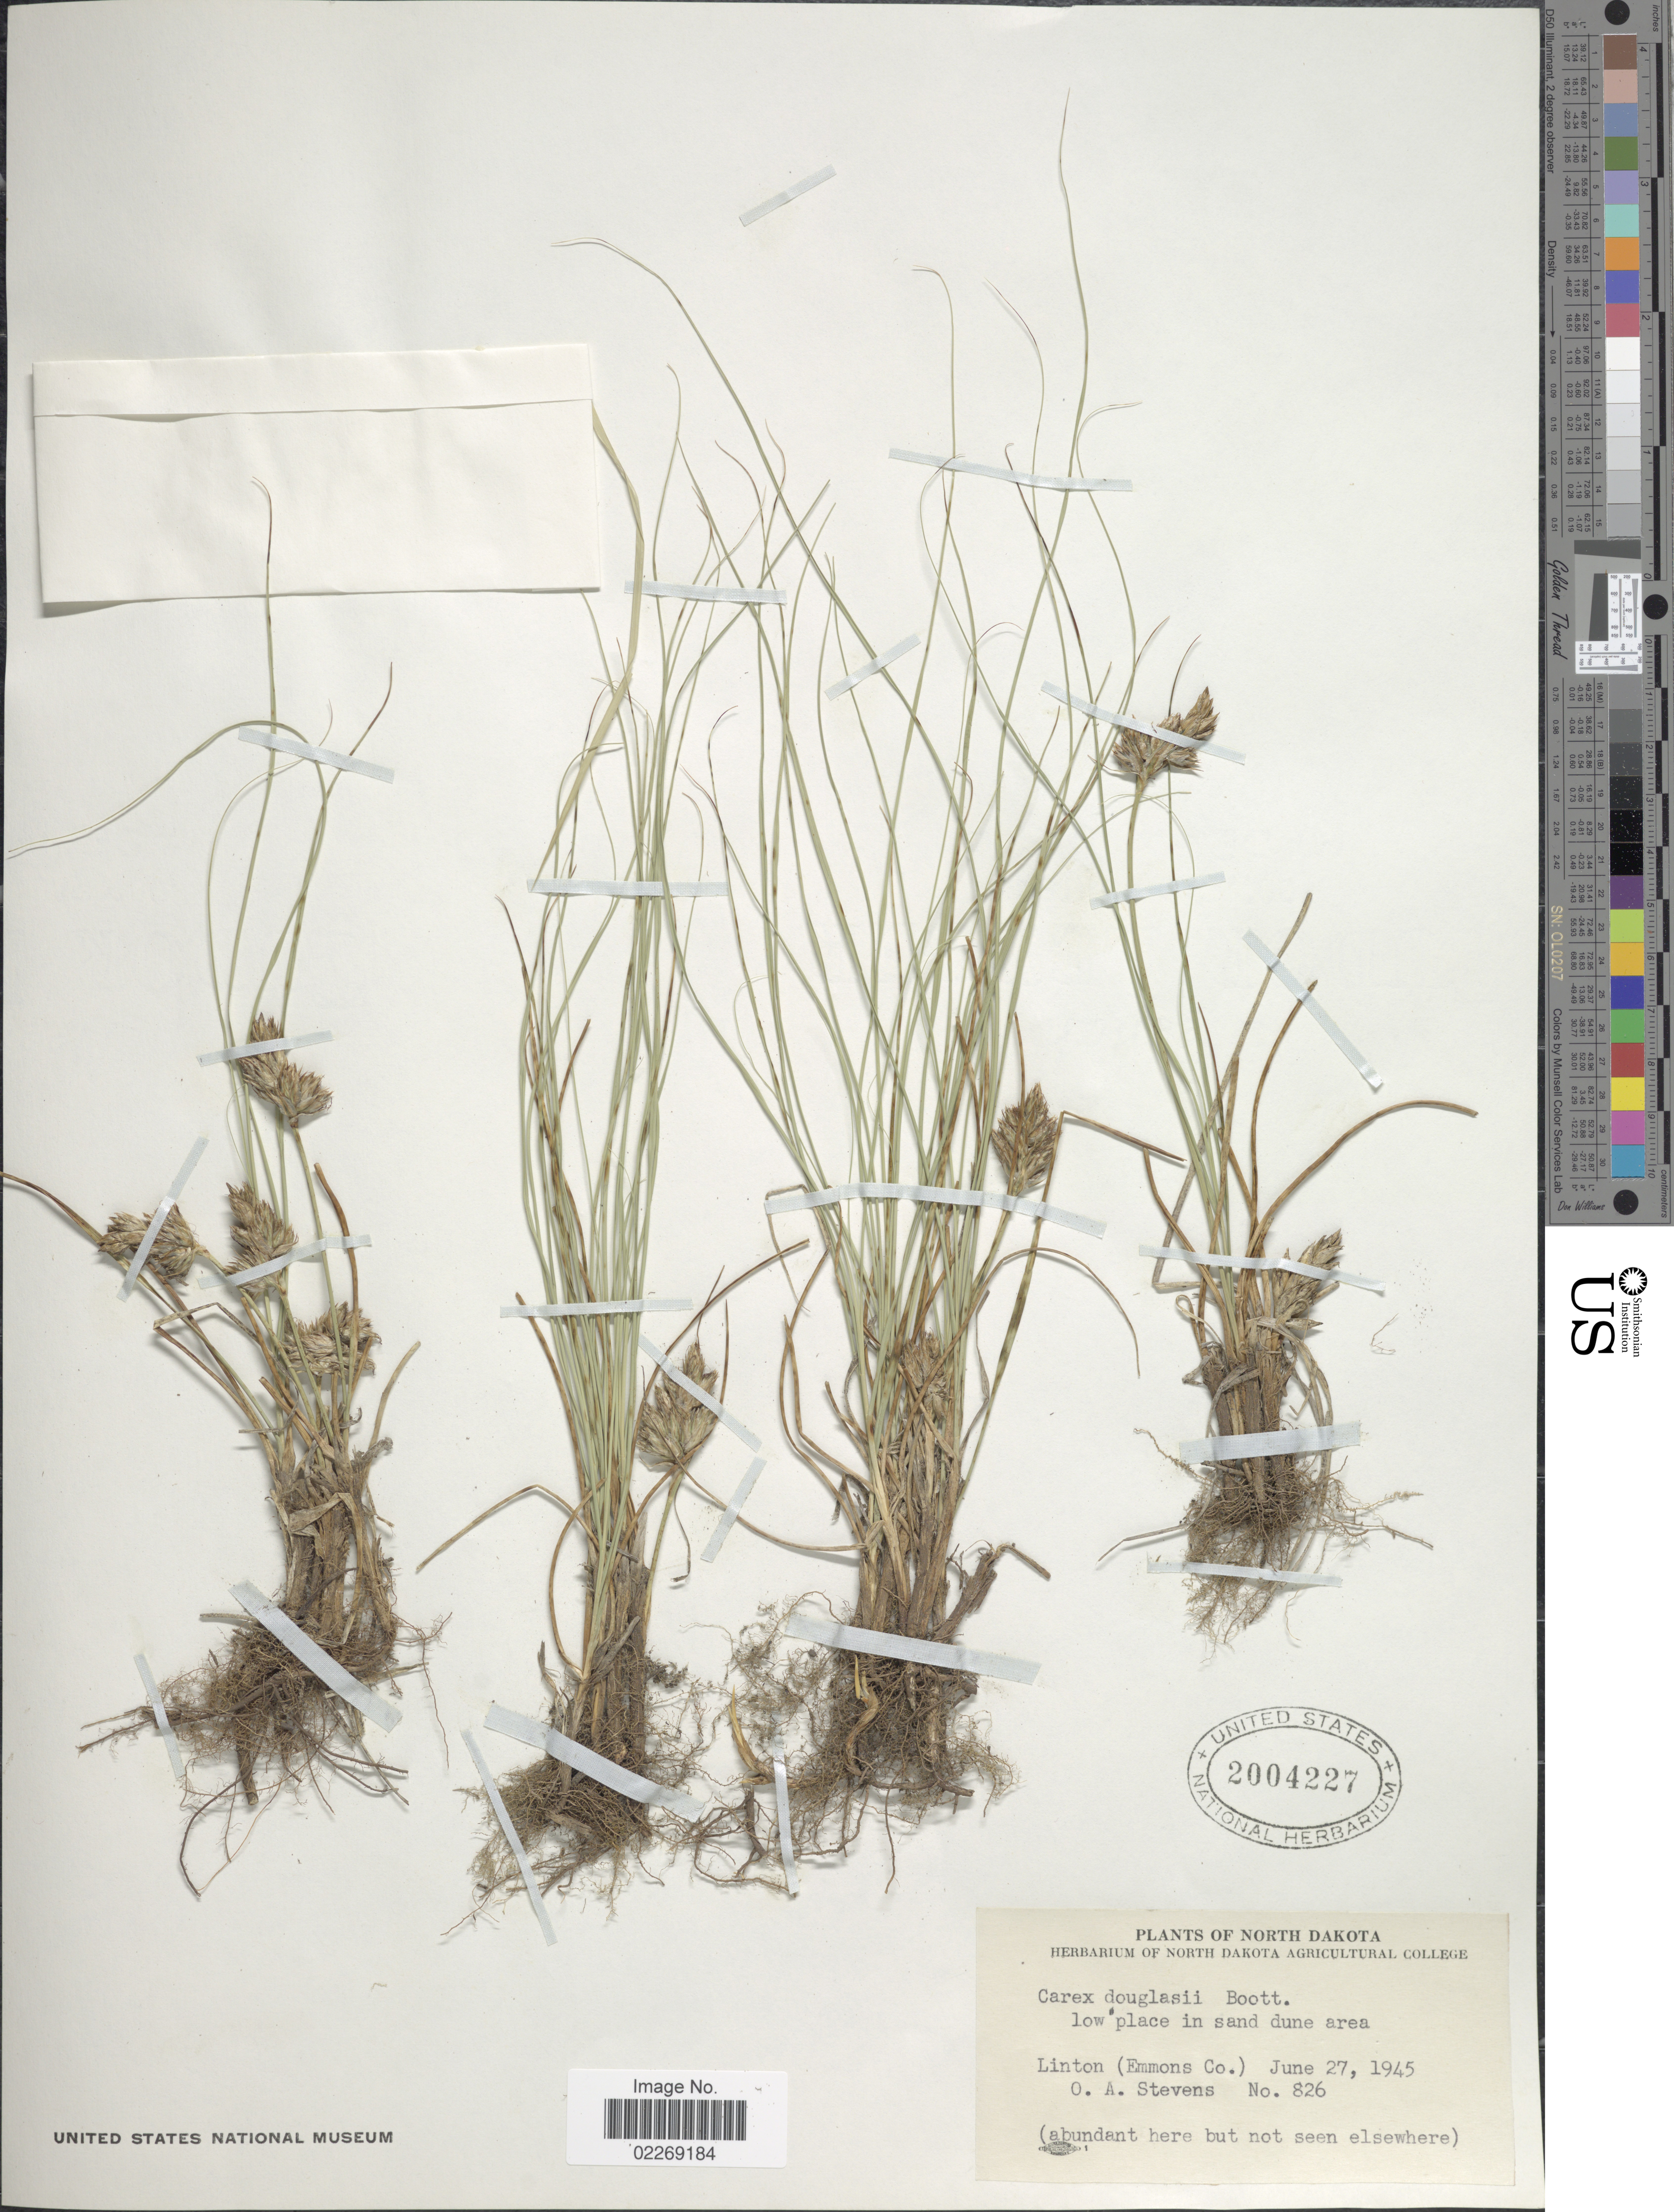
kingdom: Plantae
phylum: Tracheophyta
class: Liliopsida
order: Poales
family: Cyperaceae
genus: Carex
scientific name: Carex douglasii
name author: Boott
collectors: O. A. Stevens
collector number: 826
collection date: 1945-06-27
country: United States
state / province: North Dakota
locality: Linton (Emmons Co.)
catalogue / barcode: US 2004227